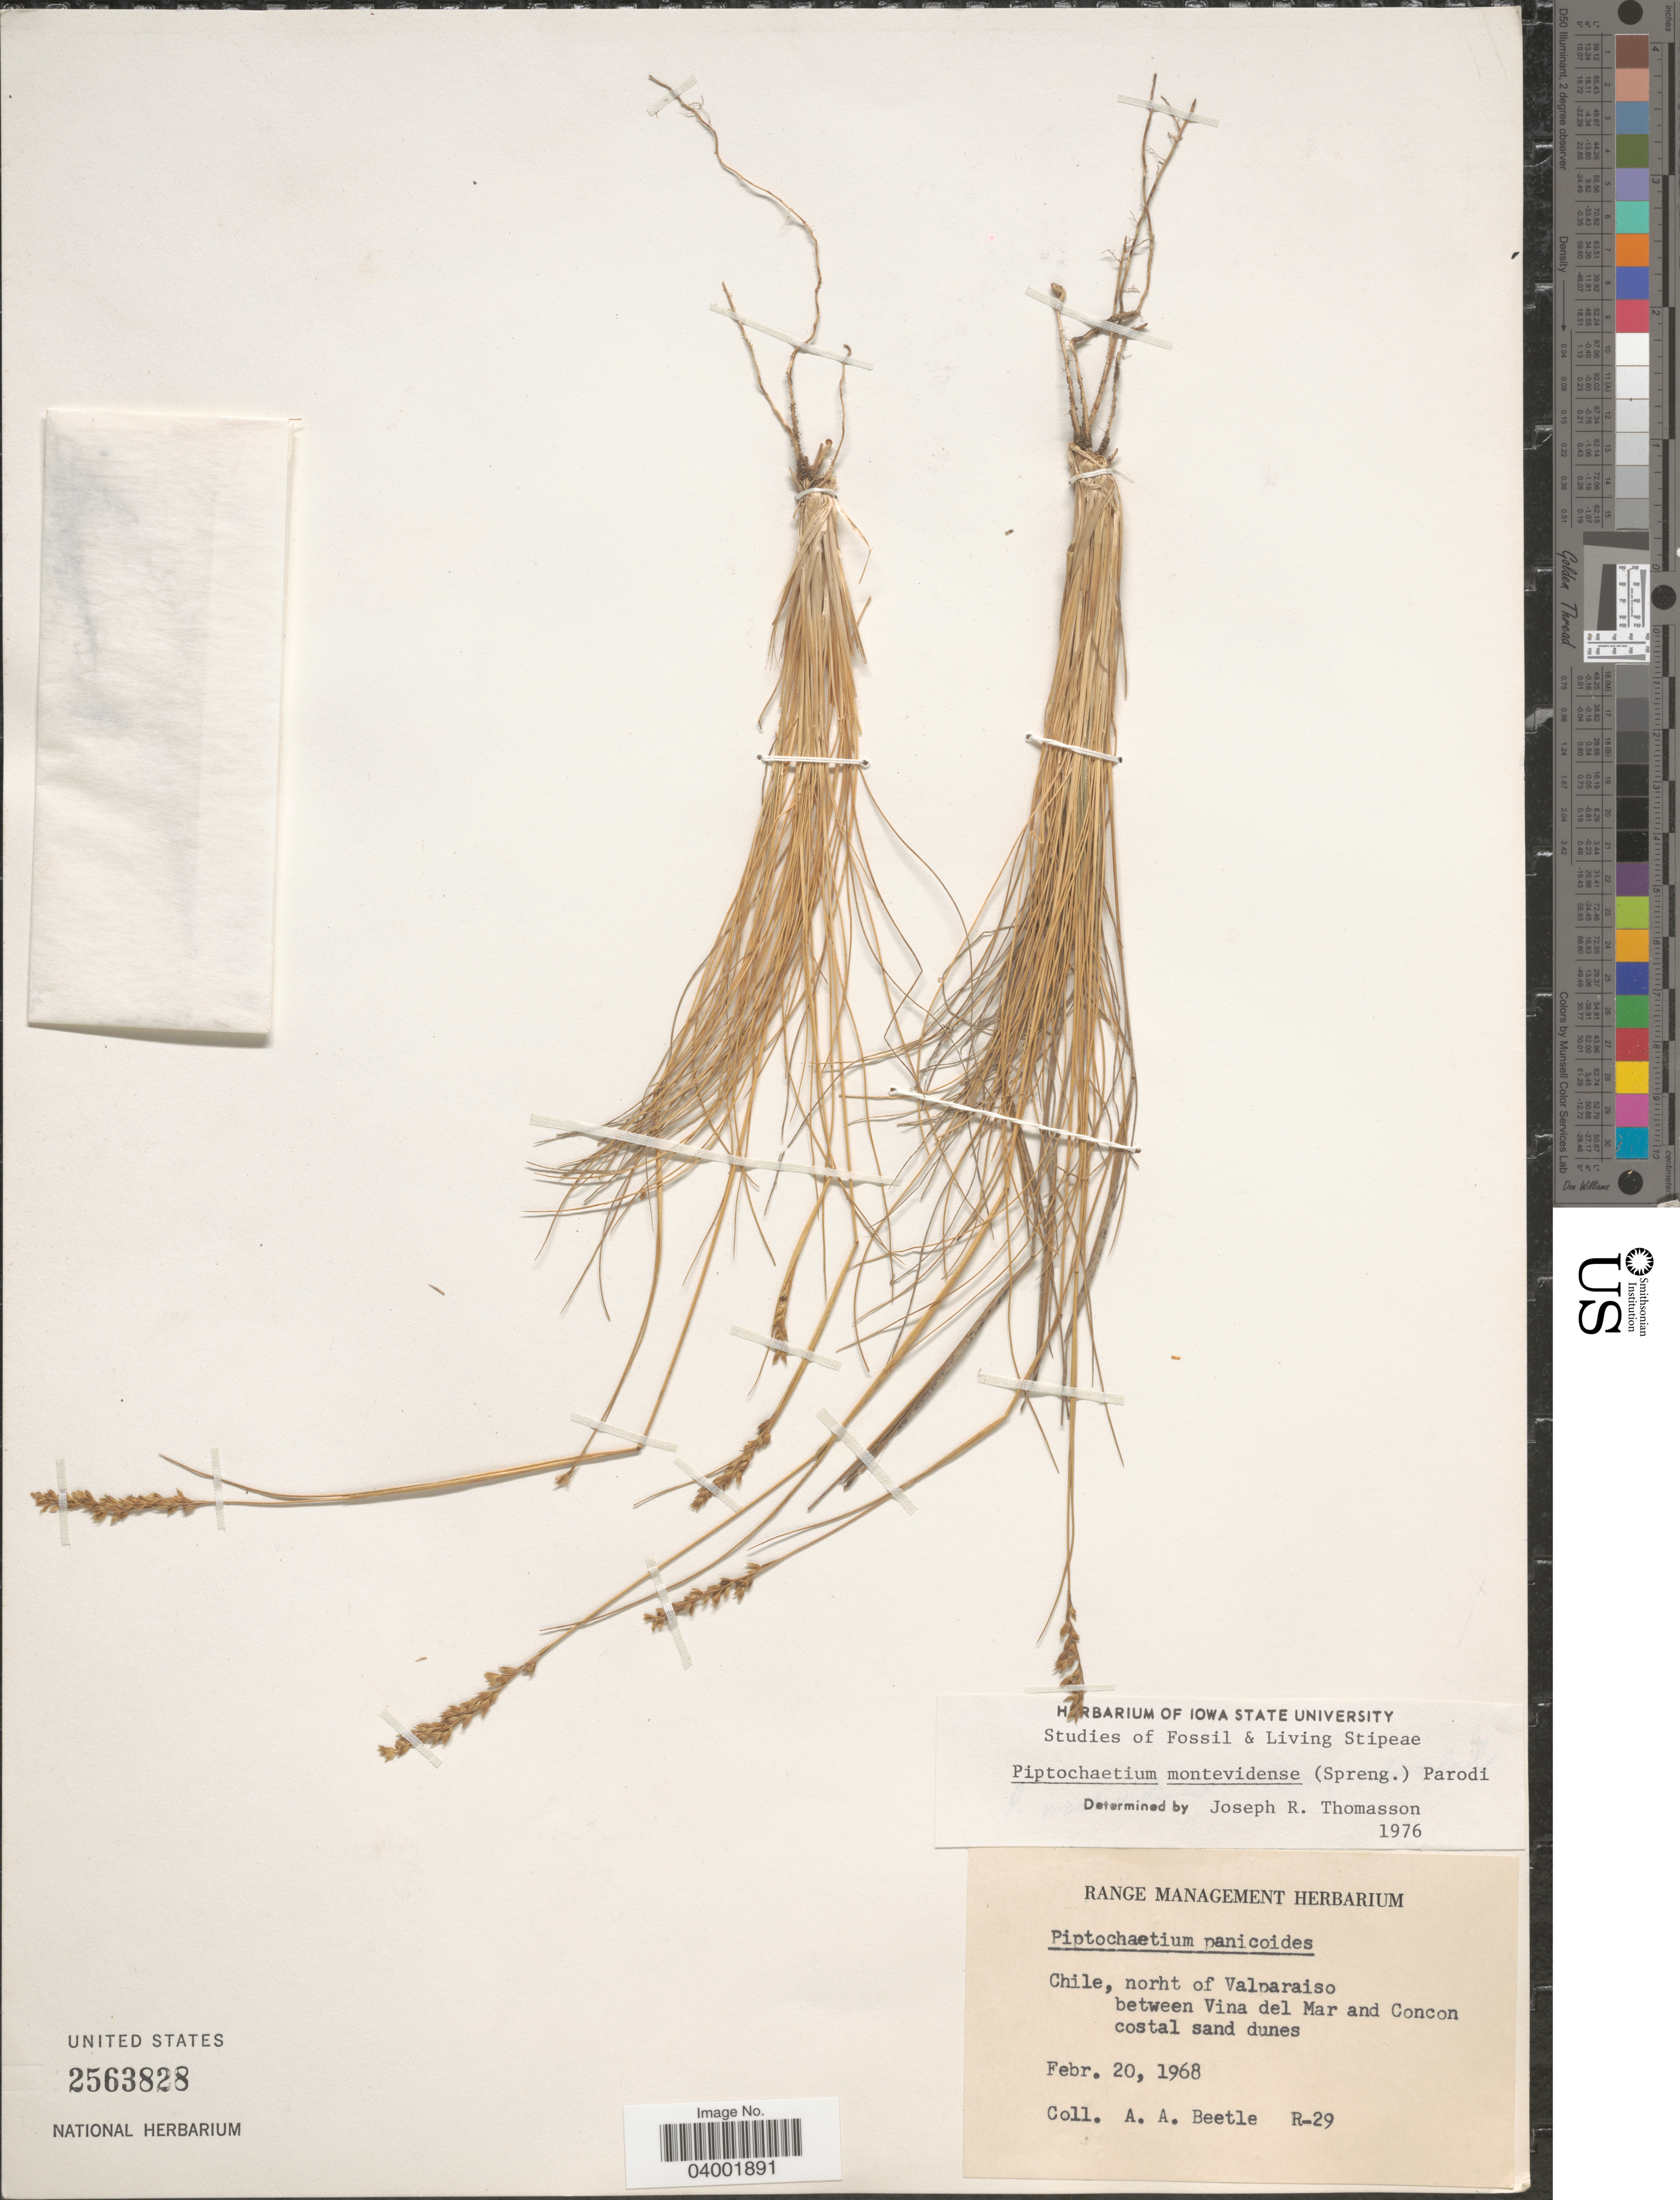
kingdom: Plantae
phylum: Tracheophyta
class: Liliopsida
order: Poales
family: Poaceae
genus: Piptochaetium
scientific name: Piptochaetium montevidense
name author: (Spreng.) Parodi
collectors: A. A. Beetle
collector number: R-29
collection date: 1968-02-20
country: Chile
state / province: Valparaíso (V)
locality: North of Valparaiso. Between Vina del mar and Concon costal sand dunes.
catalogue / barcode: US 2563828